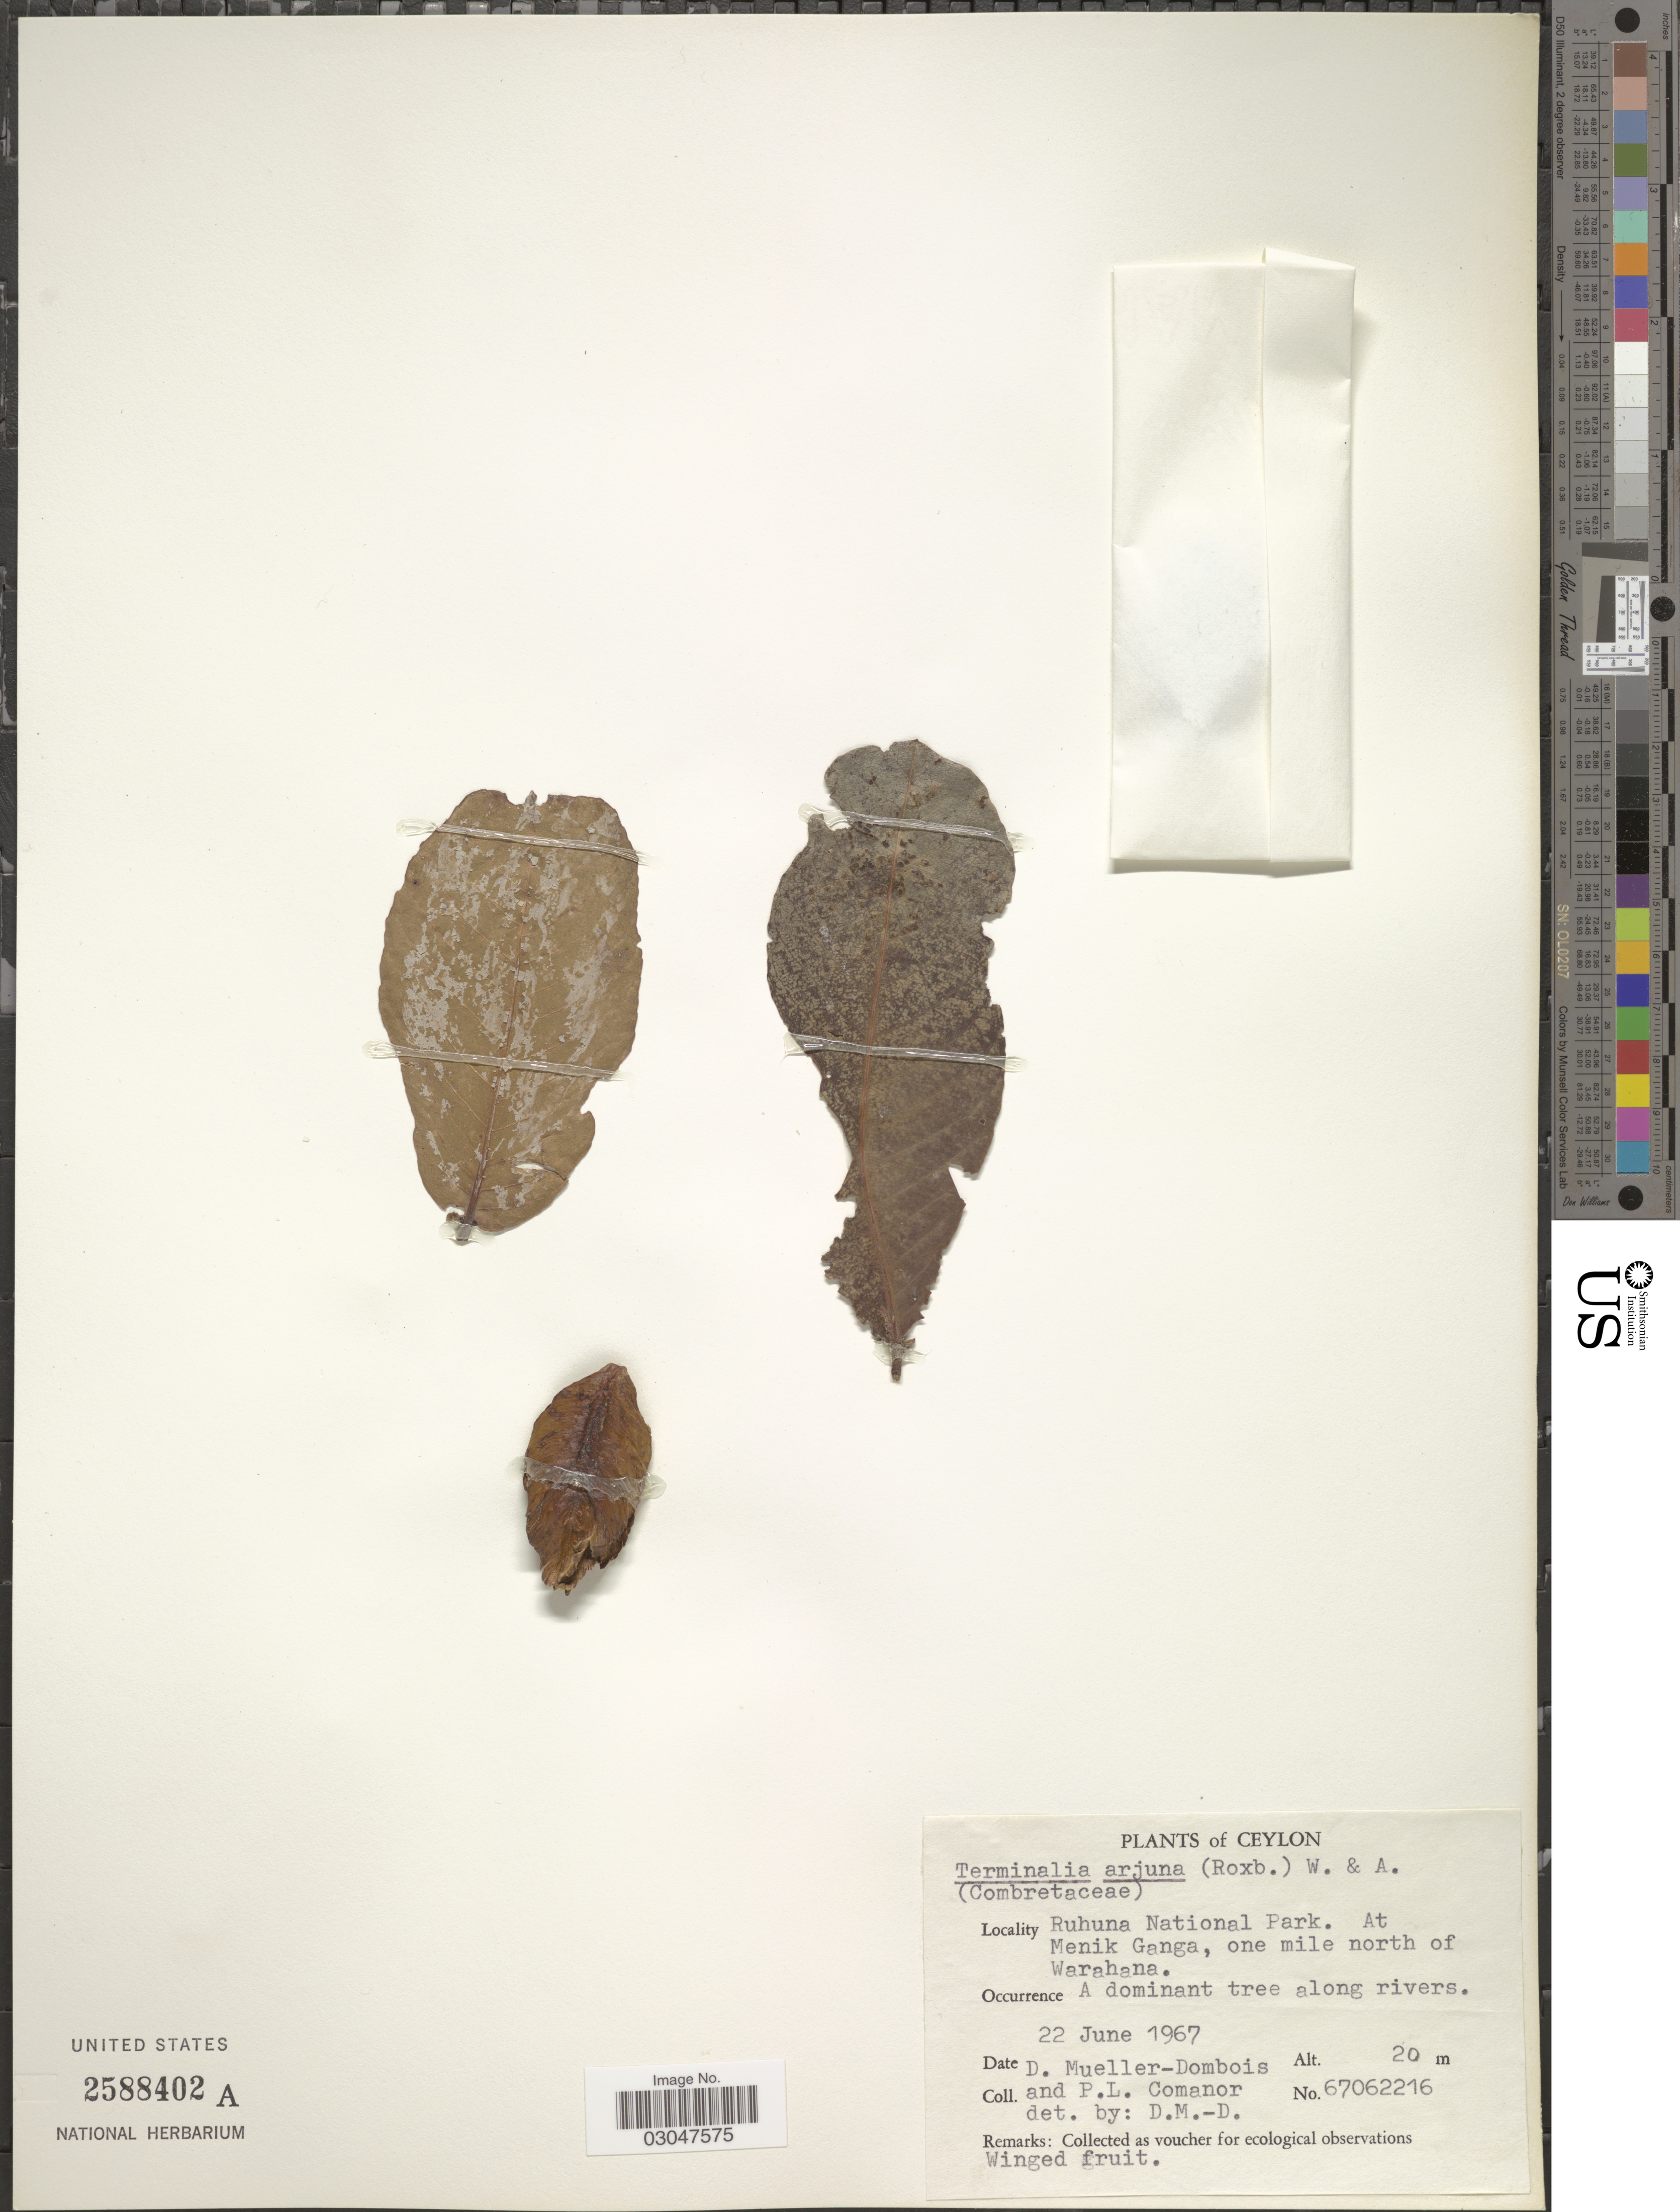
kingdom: Plantae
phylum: Tracheophyta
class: Magnoliopsida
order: Myrtales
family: Combretaceae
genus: Terminalia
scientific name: Terminalia arjuna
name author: (Roxb. ex DC.) Wight & Arn.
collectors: D. Mueller-Dombois & P. Comanor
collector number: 67062216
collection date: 1967-06-22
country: Sri Lanka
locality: Ceylon. Ruhuna National Park. At Menik Ganga, one mile north of Warahana.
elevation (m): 20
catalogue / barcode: US 2588402A